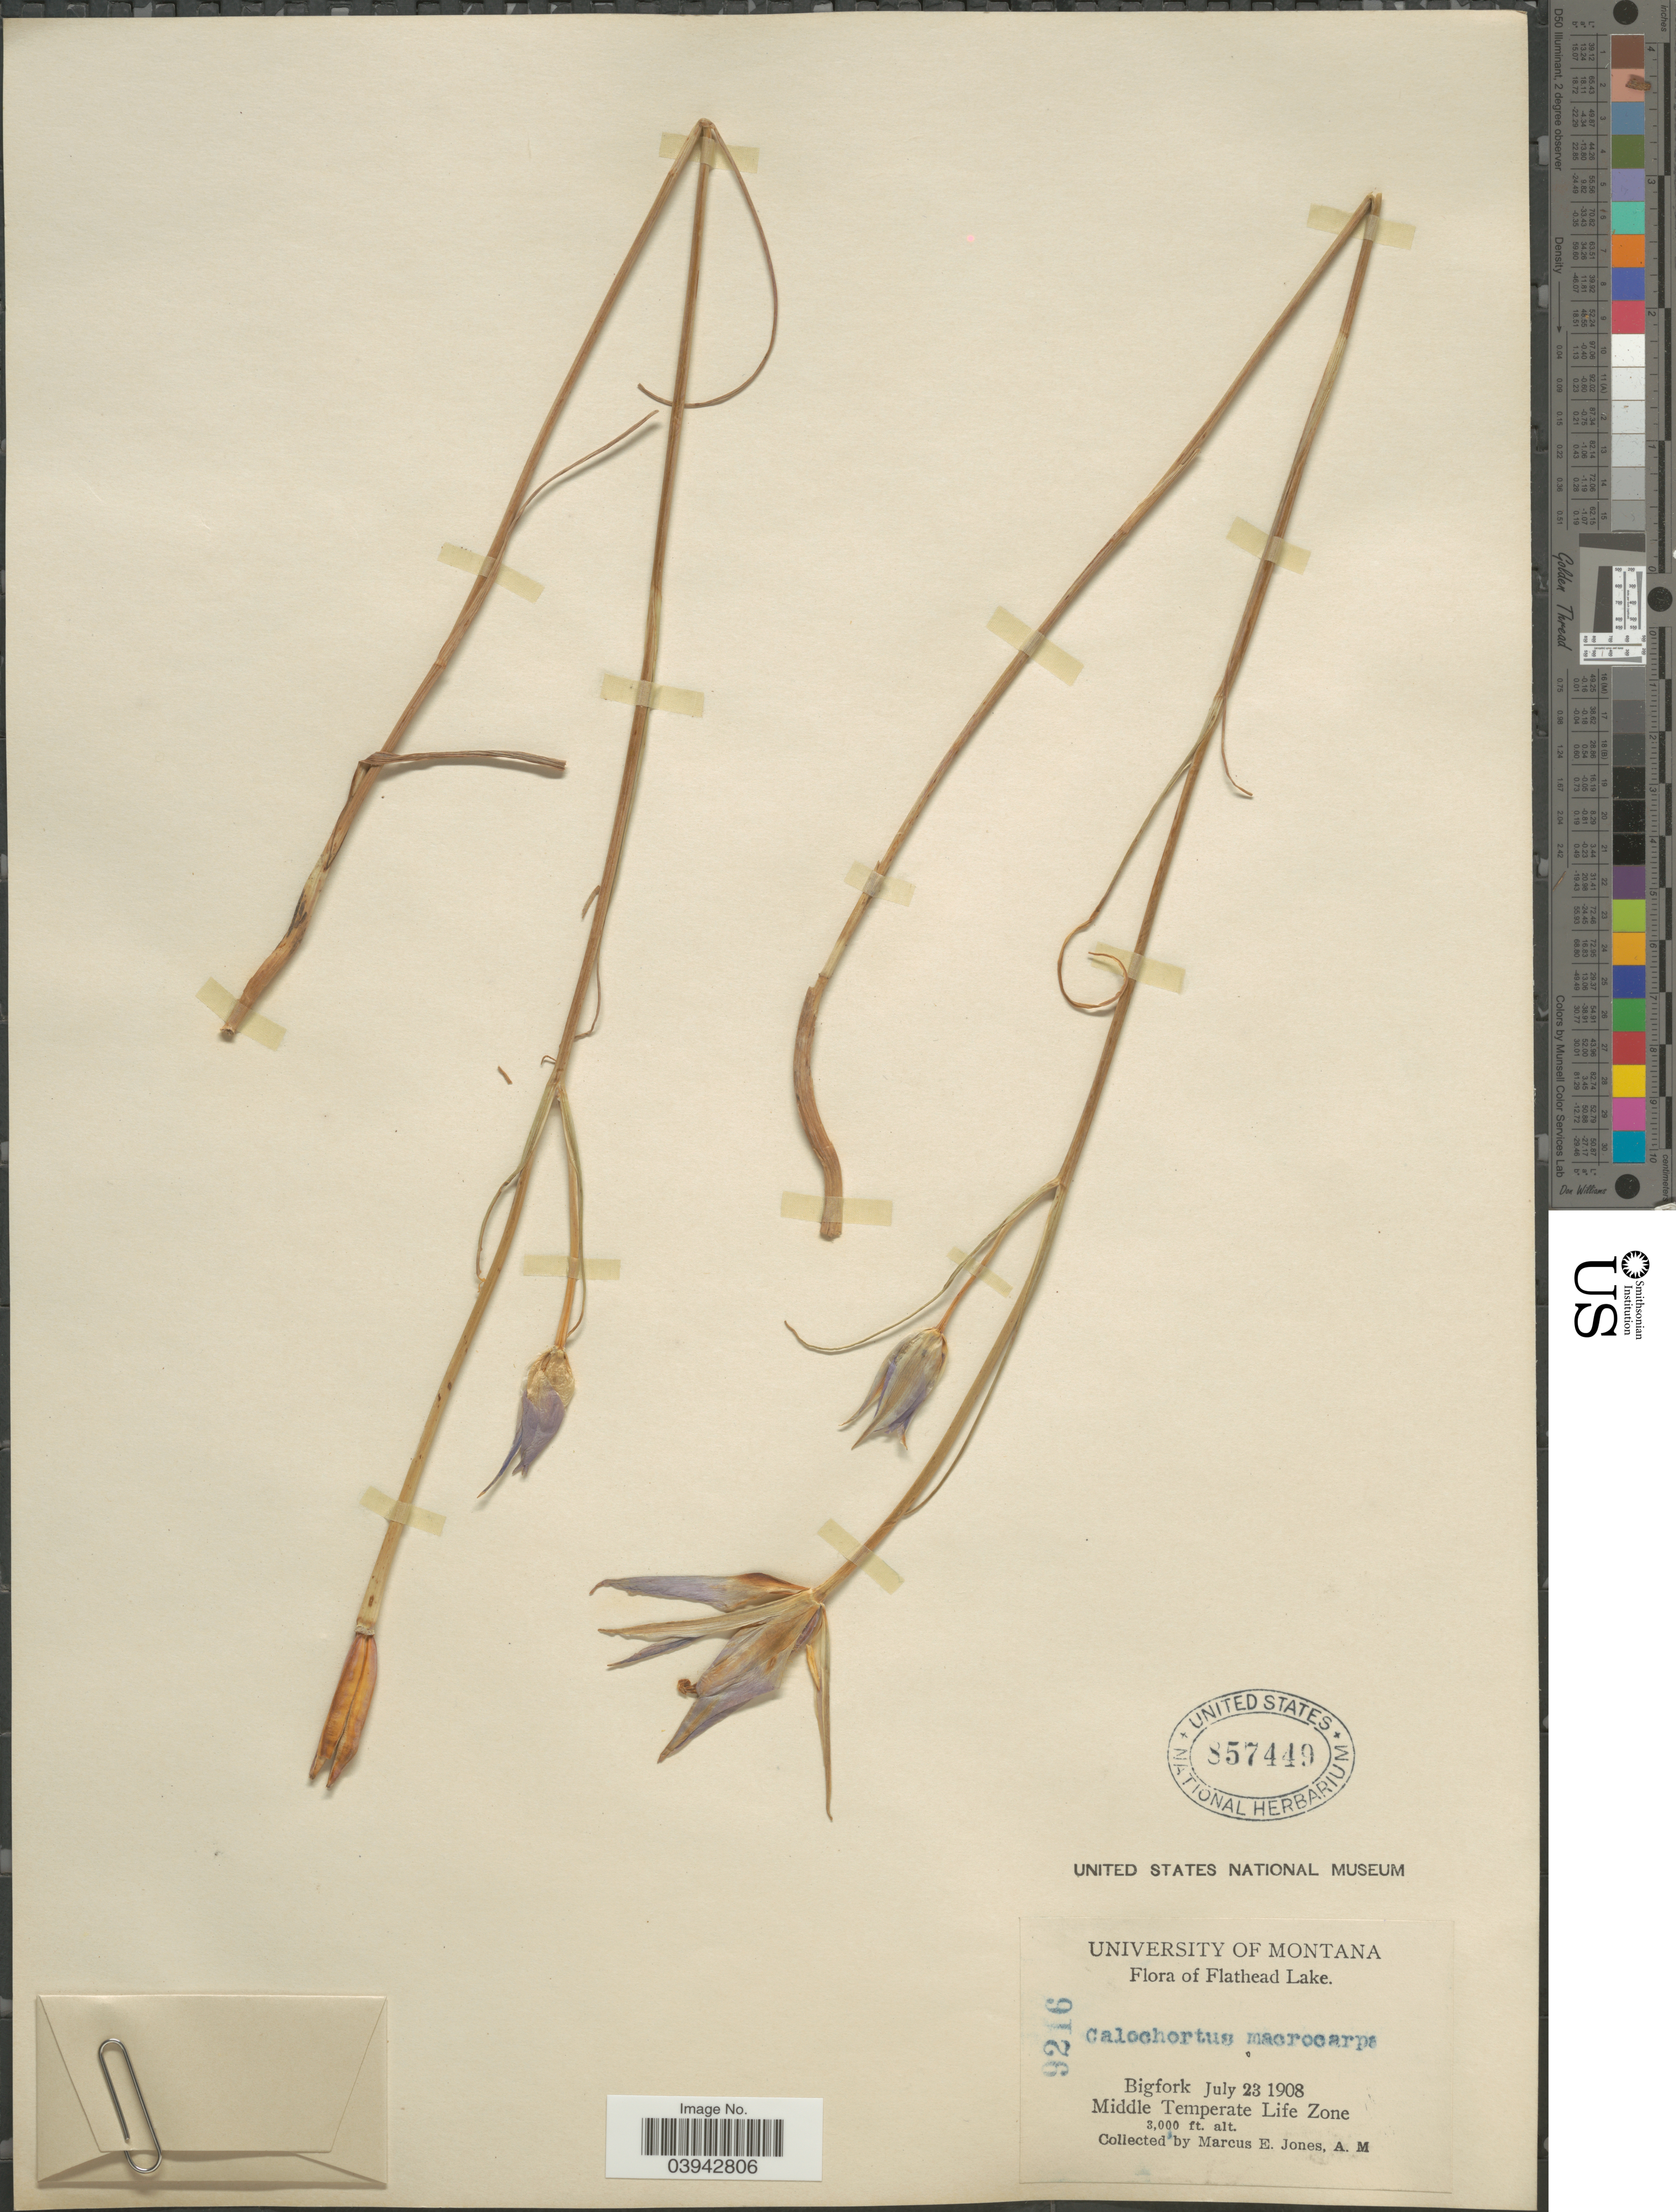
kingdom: Plantae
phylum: Tracheophyta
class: Liliopsida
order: Liliales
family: Liliaceae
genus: Calochortus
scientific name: Calochortus macrocarpus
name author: Douglas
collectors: M. E. Jones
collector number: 9216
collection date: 1908-07-23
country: United States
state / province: Montana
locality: Flathead Lake. Bigfork. Middle Temperate Life Zone.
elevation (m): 914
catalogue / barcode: US 857449